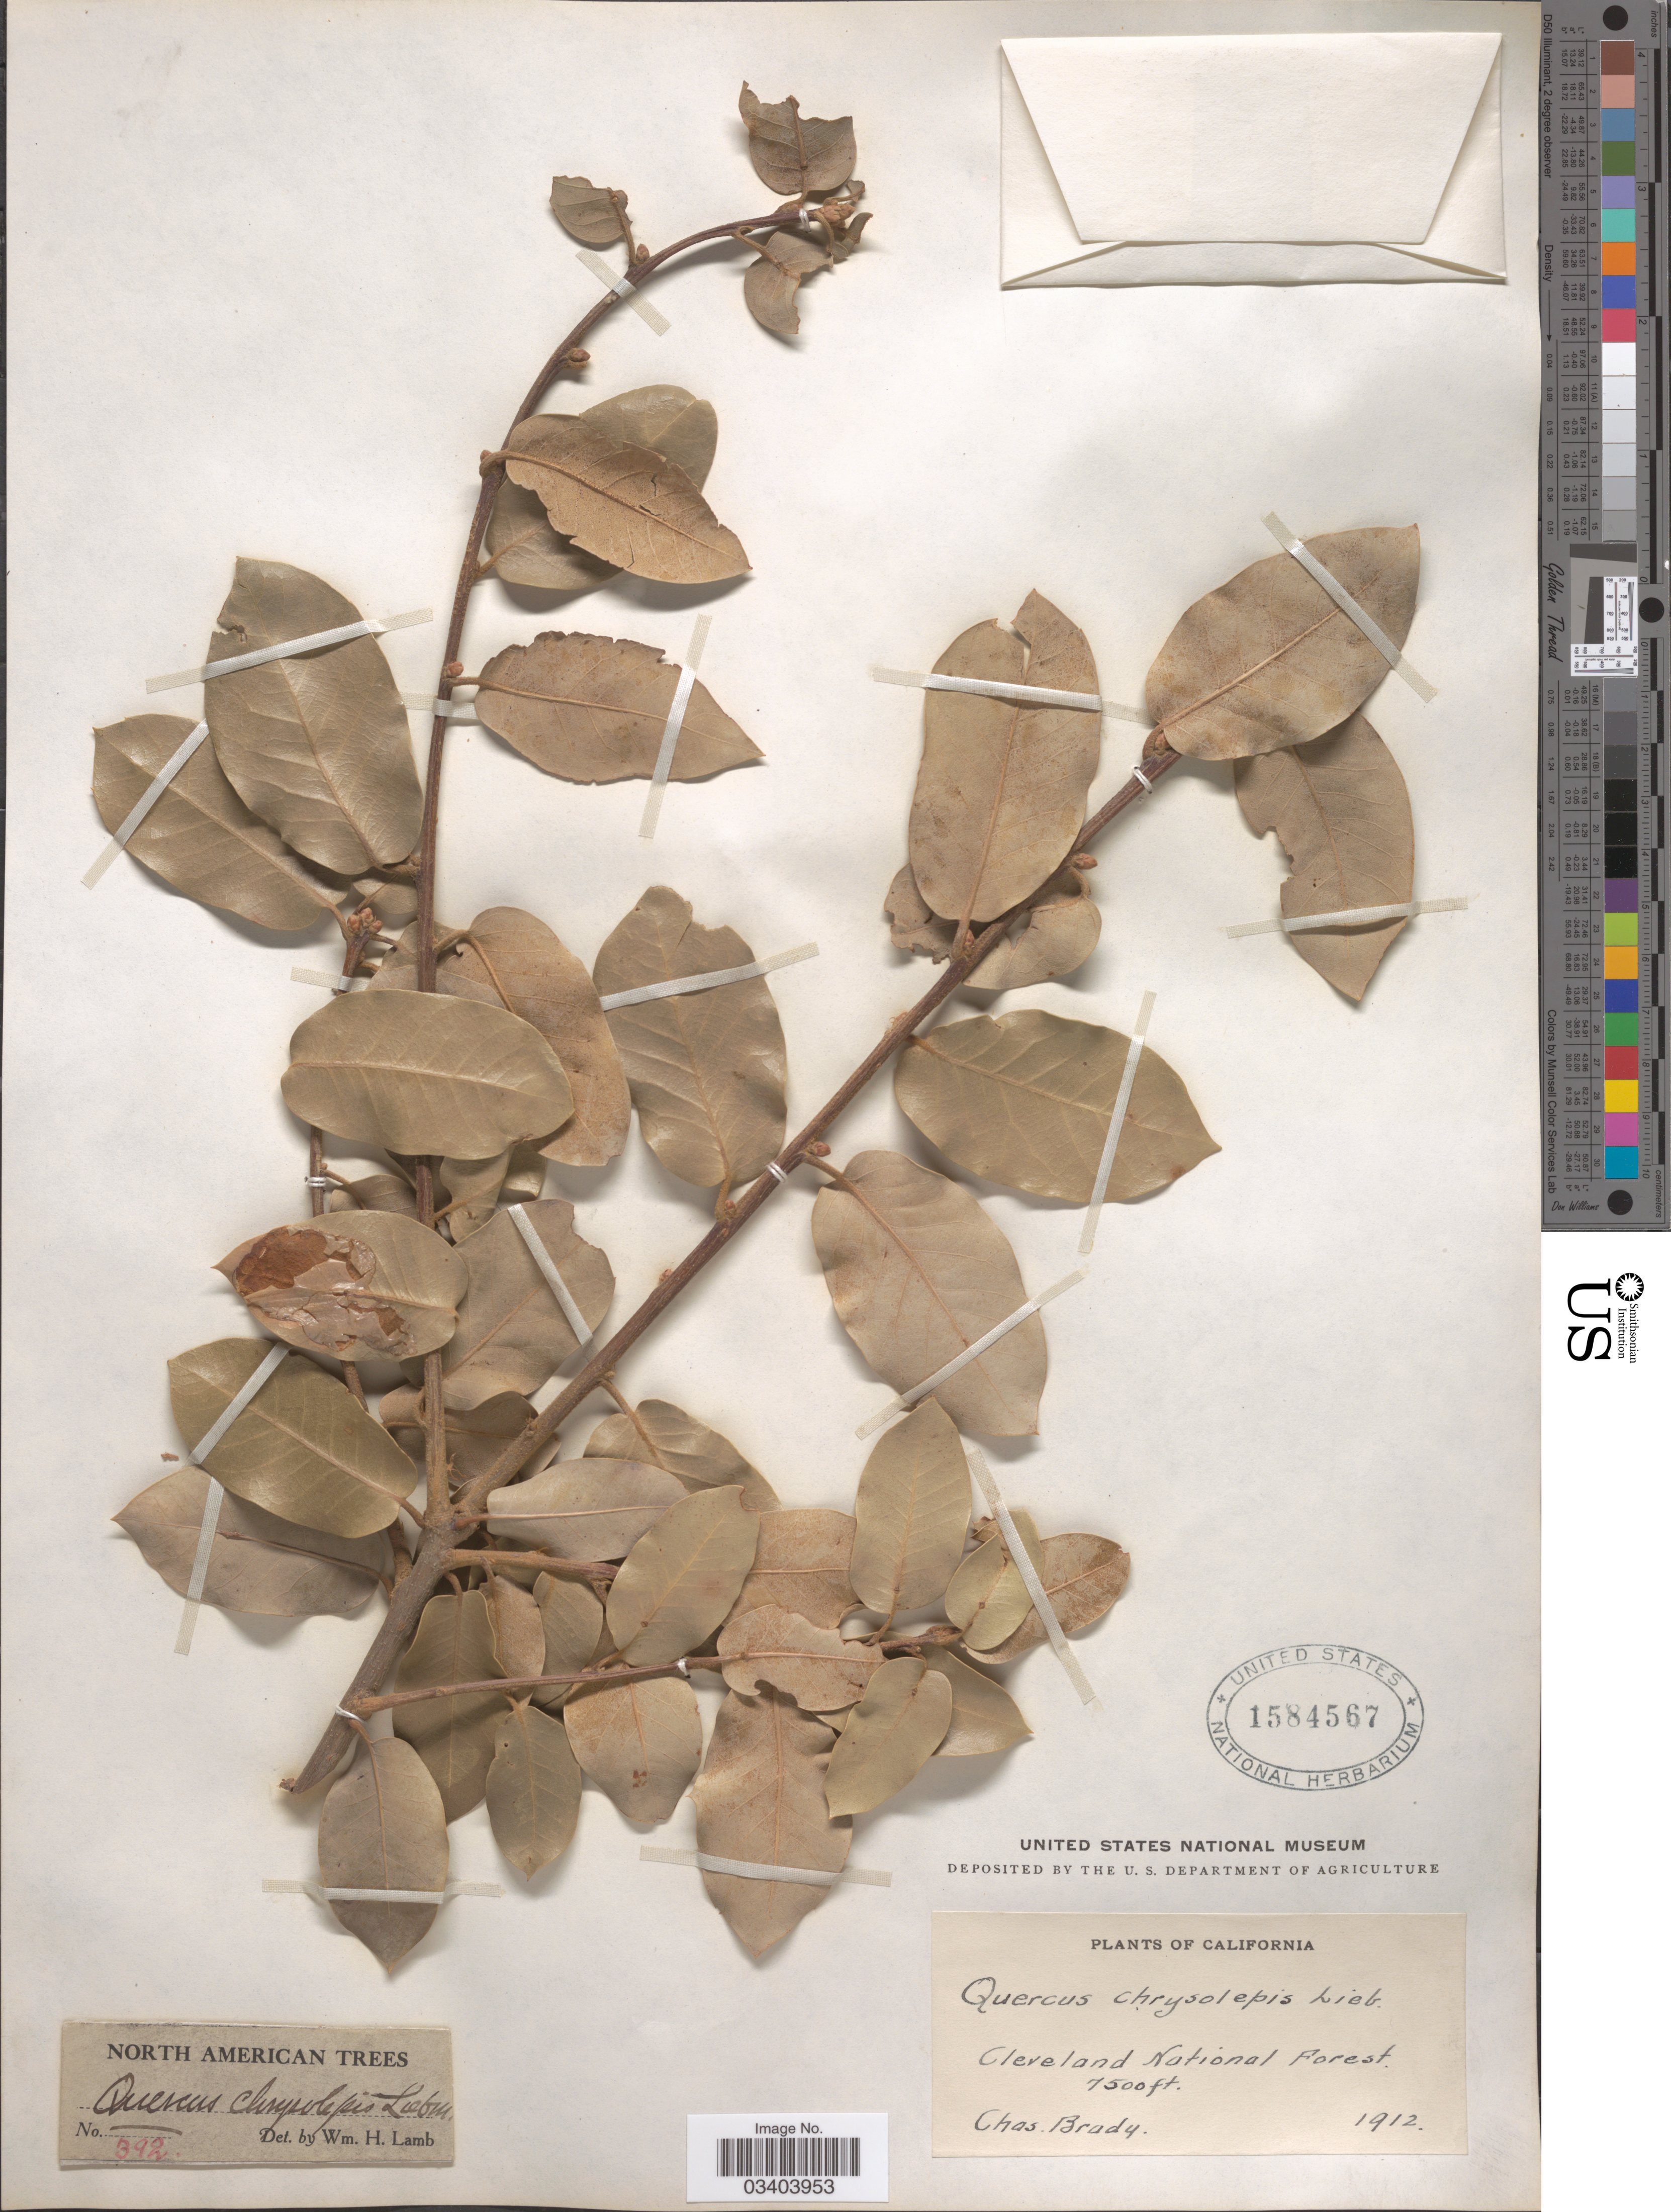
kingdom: Plantae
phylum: Tracheophyta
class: Magnoliopsida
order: Fagales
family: Fagaceae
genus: Quercus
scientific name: Quercus chrysolepis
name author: Liebm.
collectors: C. Brady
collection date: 1912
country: United States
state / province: California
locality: Cleveland National Forest.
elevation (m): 2286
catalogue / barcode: US 1584567